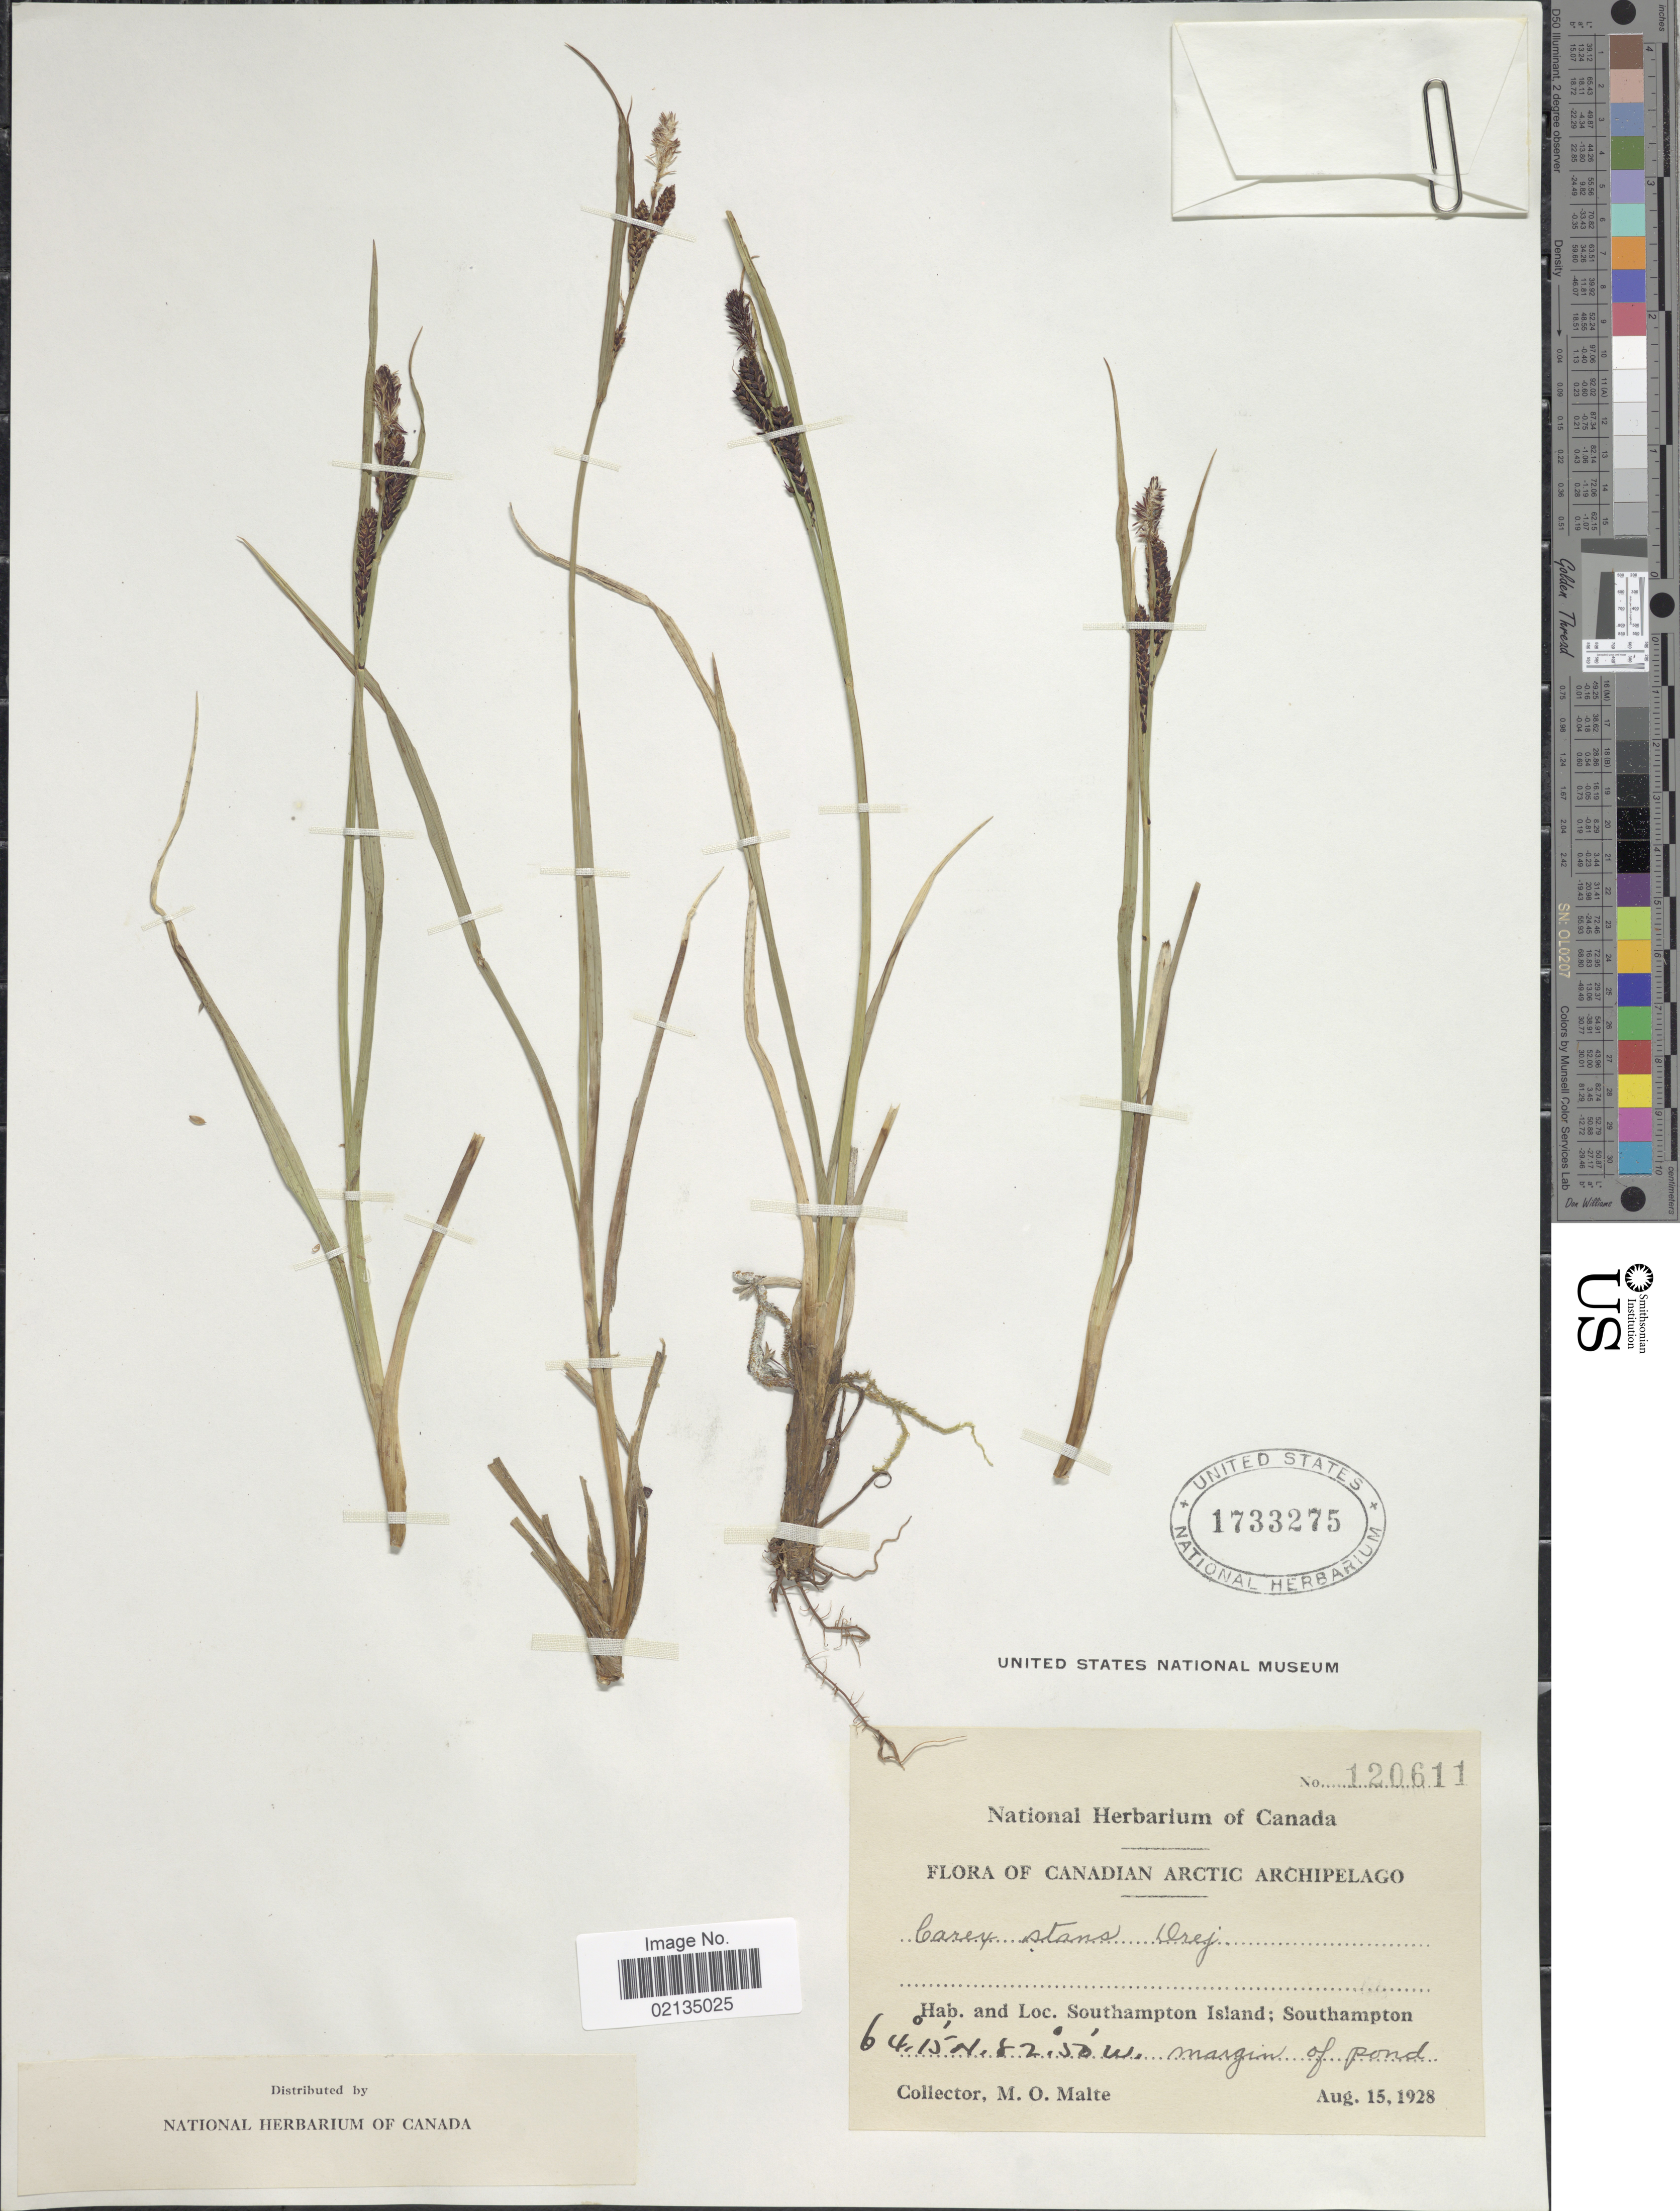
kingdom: Plantae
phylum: Tracheophyta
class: Liliopsida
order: Poales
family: Cyperaceae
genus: Carex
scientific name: Carex aquatilis var. minor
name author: Boott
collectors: M. O. Malte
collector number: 120611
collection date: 1928-08-15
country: Canada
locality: Southampton Island: Southampton, Canadian Arctic Archipelago. Margin of Pond.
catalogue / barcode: US 1733275